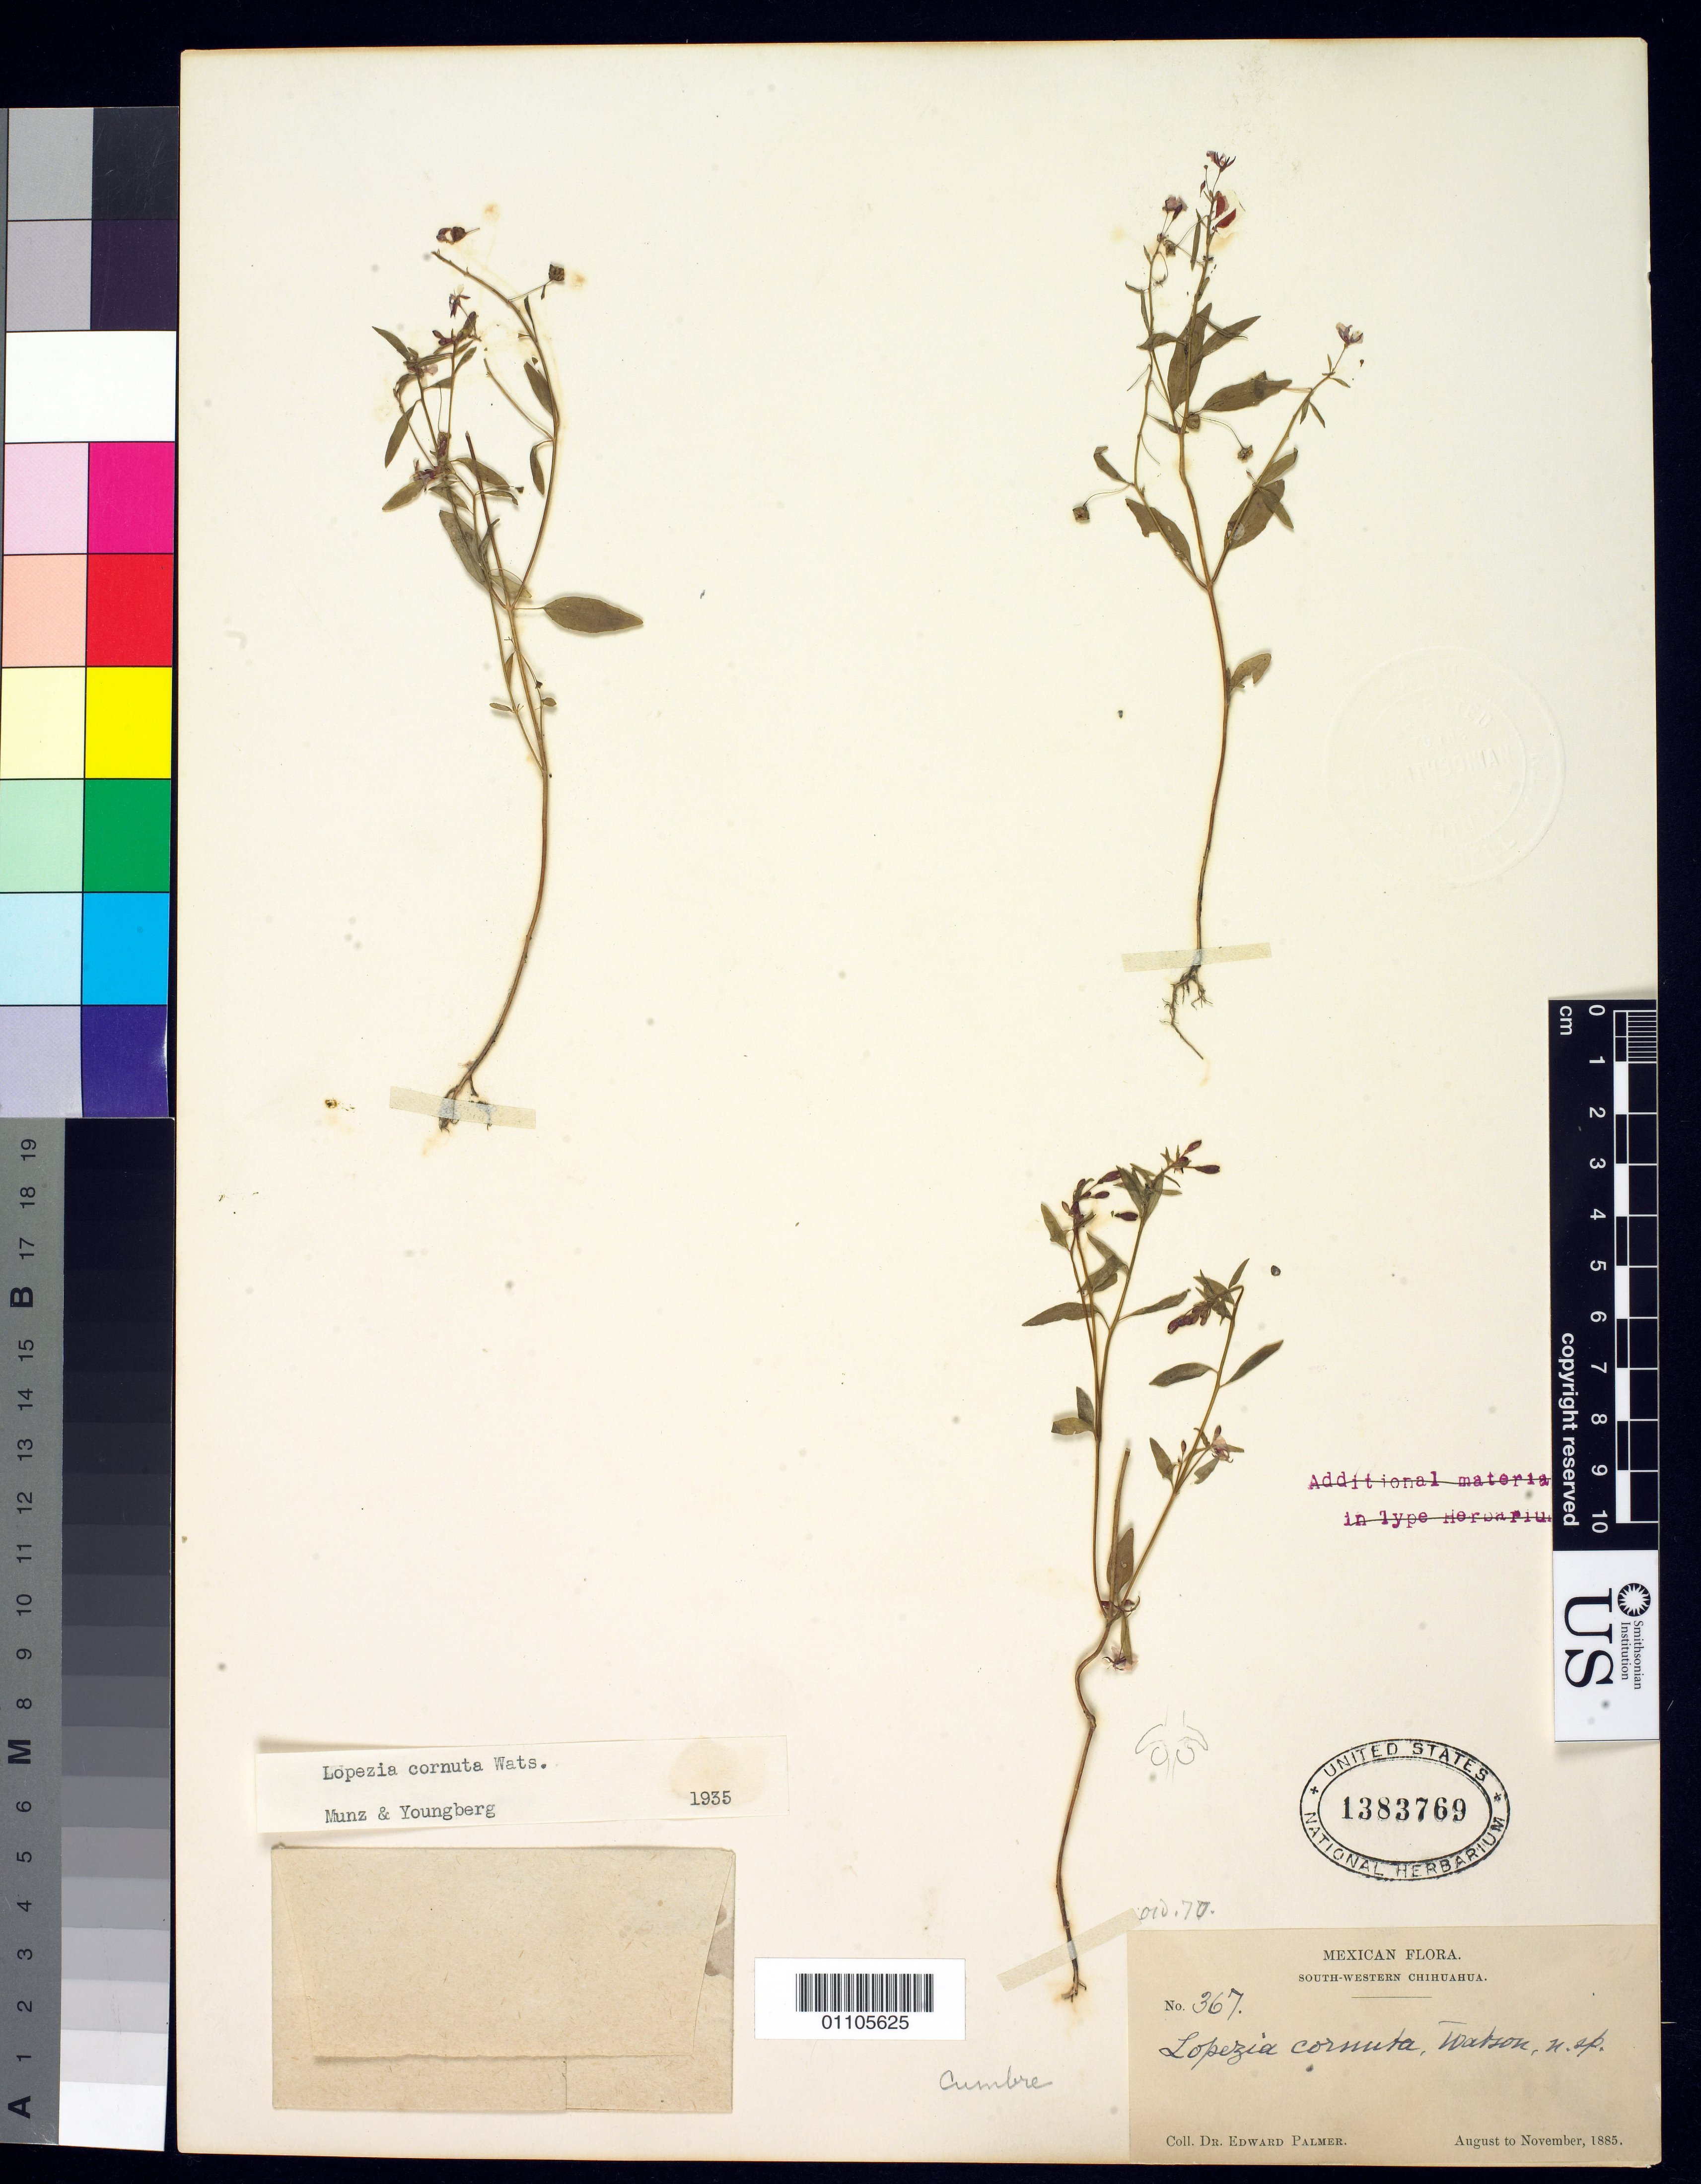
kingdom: Plantae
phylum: Tracheophyta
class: Magnoliopsida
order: Myrtales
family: Onagraceae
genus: Lopezia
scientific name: Lopezia cornuta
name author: S. Watson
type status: Type Collection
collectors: E. Palmer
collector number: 367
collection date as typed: Aug 1885 to -- Nov 1885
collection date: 1885-08/1885-11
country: Mexico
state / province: Chihuahua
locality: South-western Chihuahua.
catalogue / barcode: US 1383769